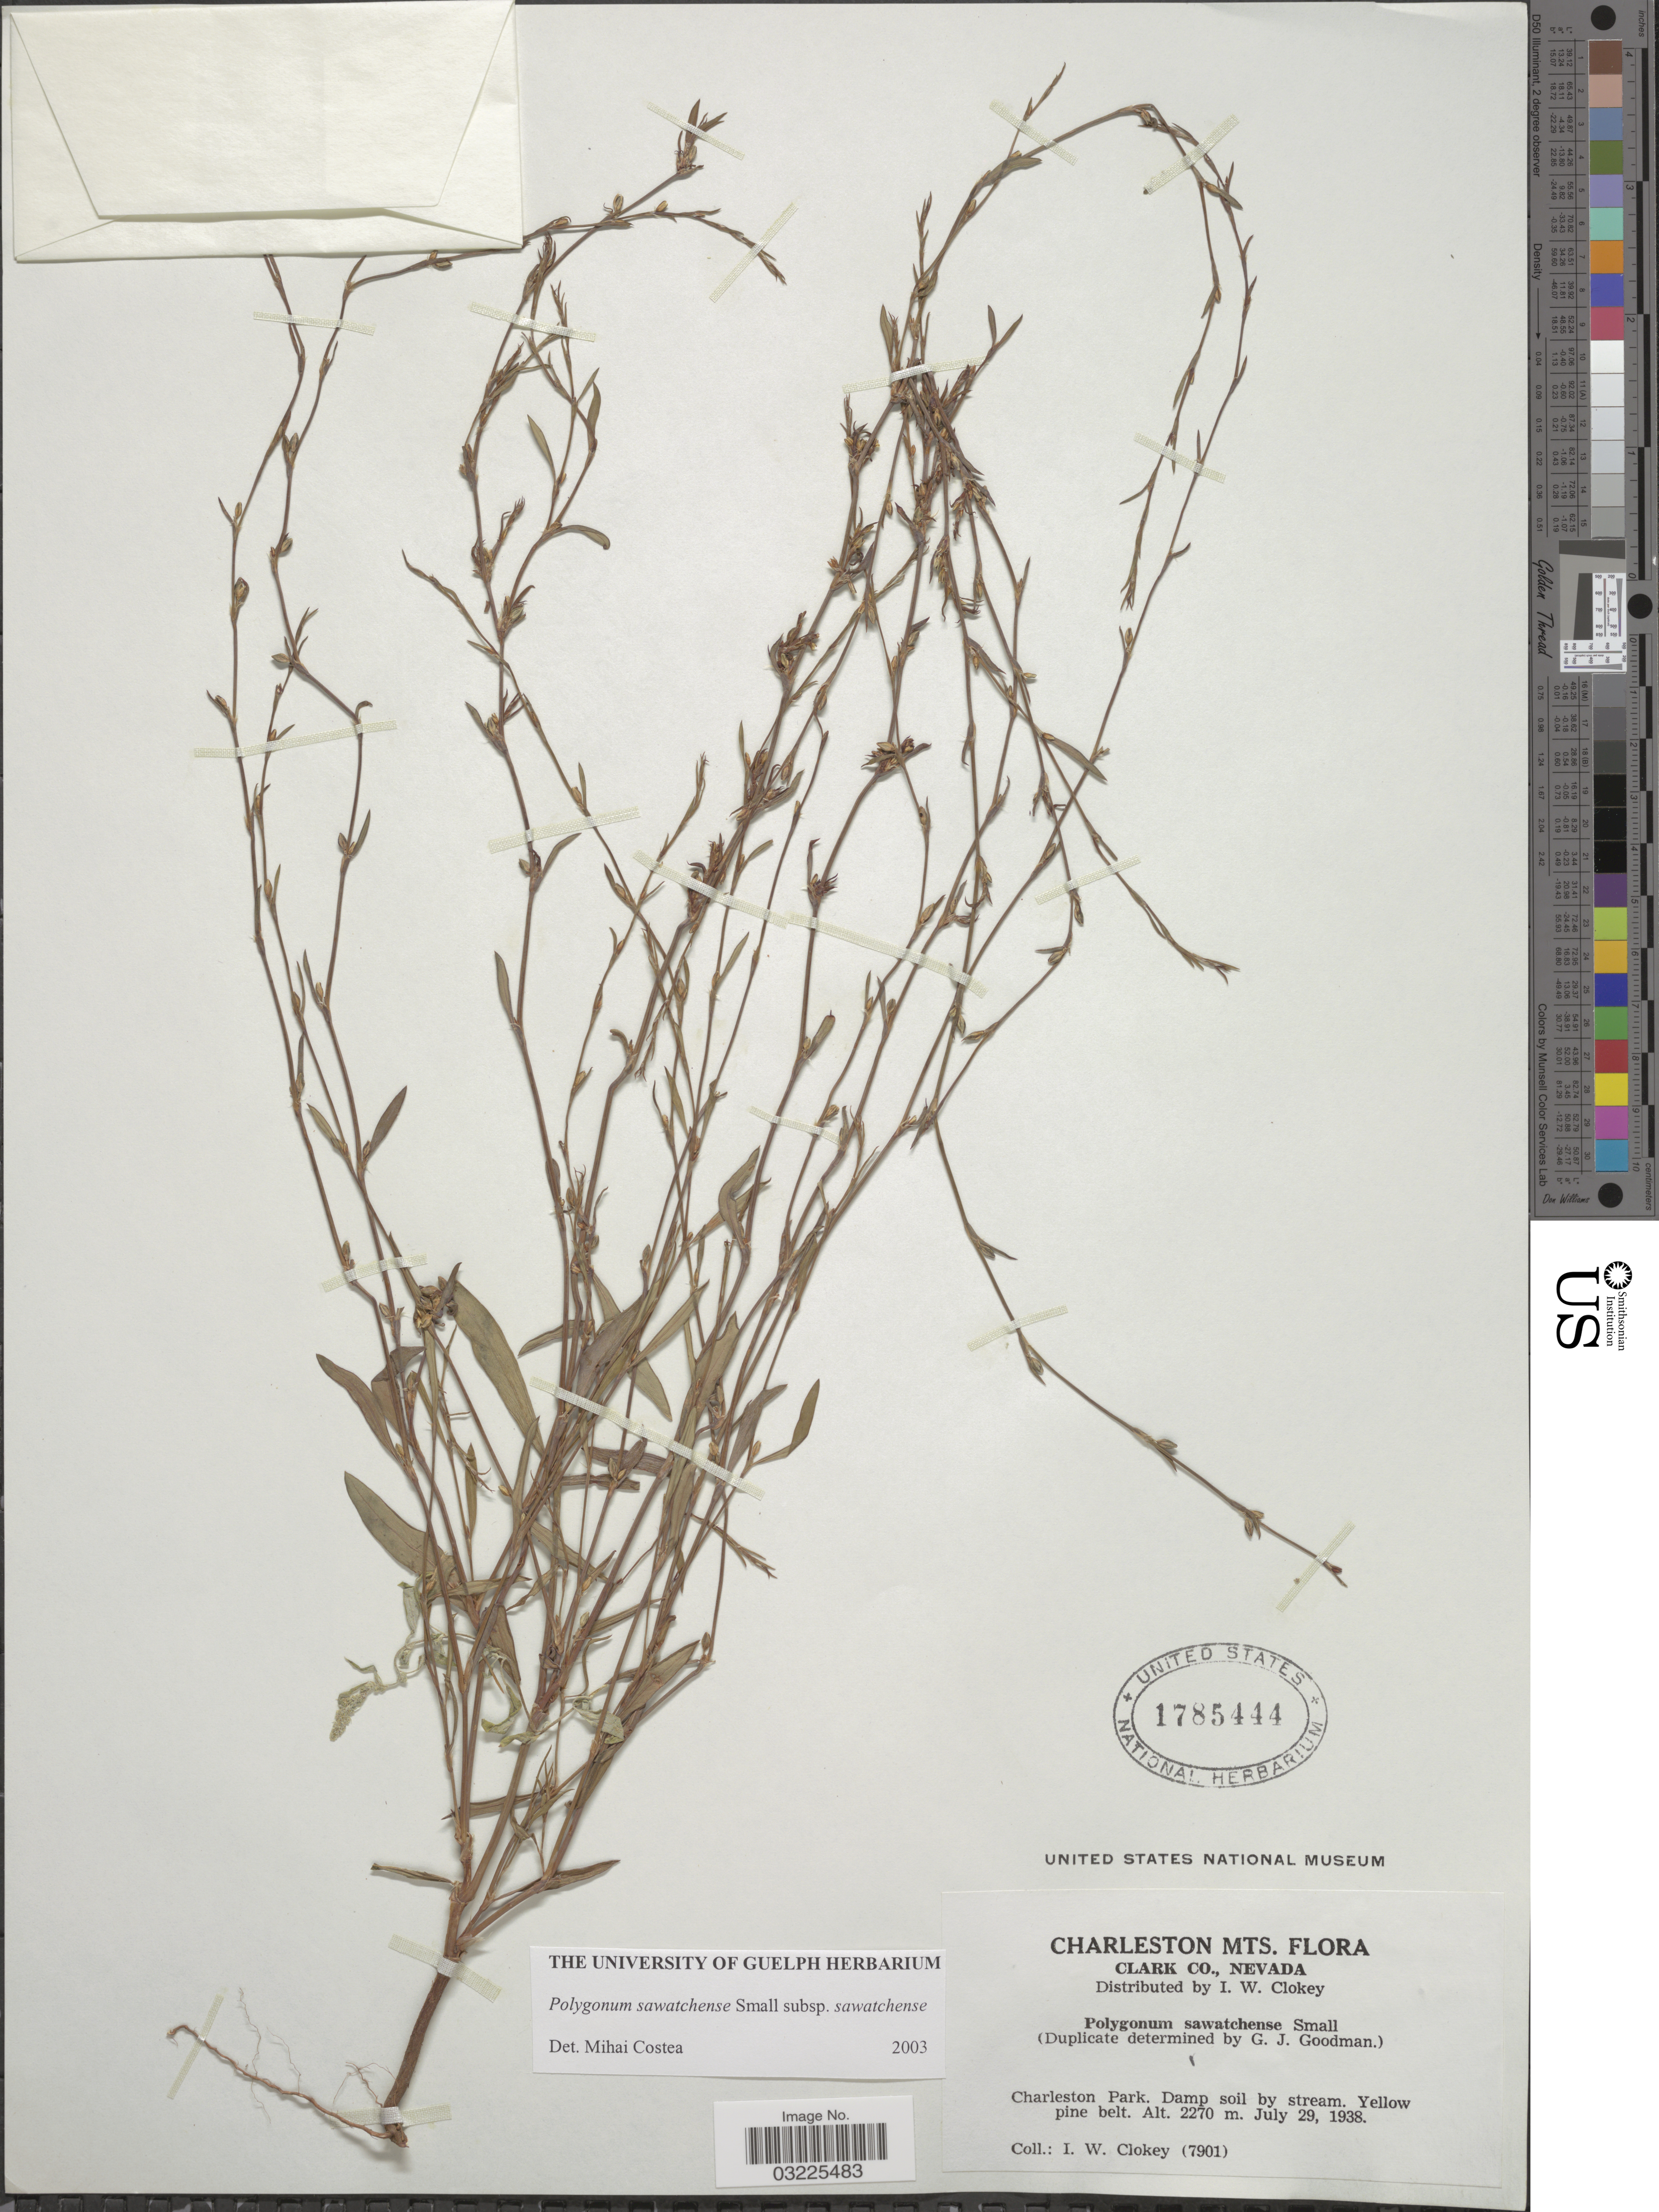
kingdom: Plantae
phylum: Tracheophyta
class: Magnoliopsida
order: Caryophyllales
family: Polygonaceae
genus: Polygonum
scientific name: Polygonum sawatchense subsp. sawatchense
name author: Small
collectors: I. W. Clokey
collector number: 7901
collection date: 1938-07-29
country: United States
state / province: Nevada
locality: Charleston Mts. Clark Co. Charleston Park.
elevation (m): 2270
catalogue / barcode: US 1785444